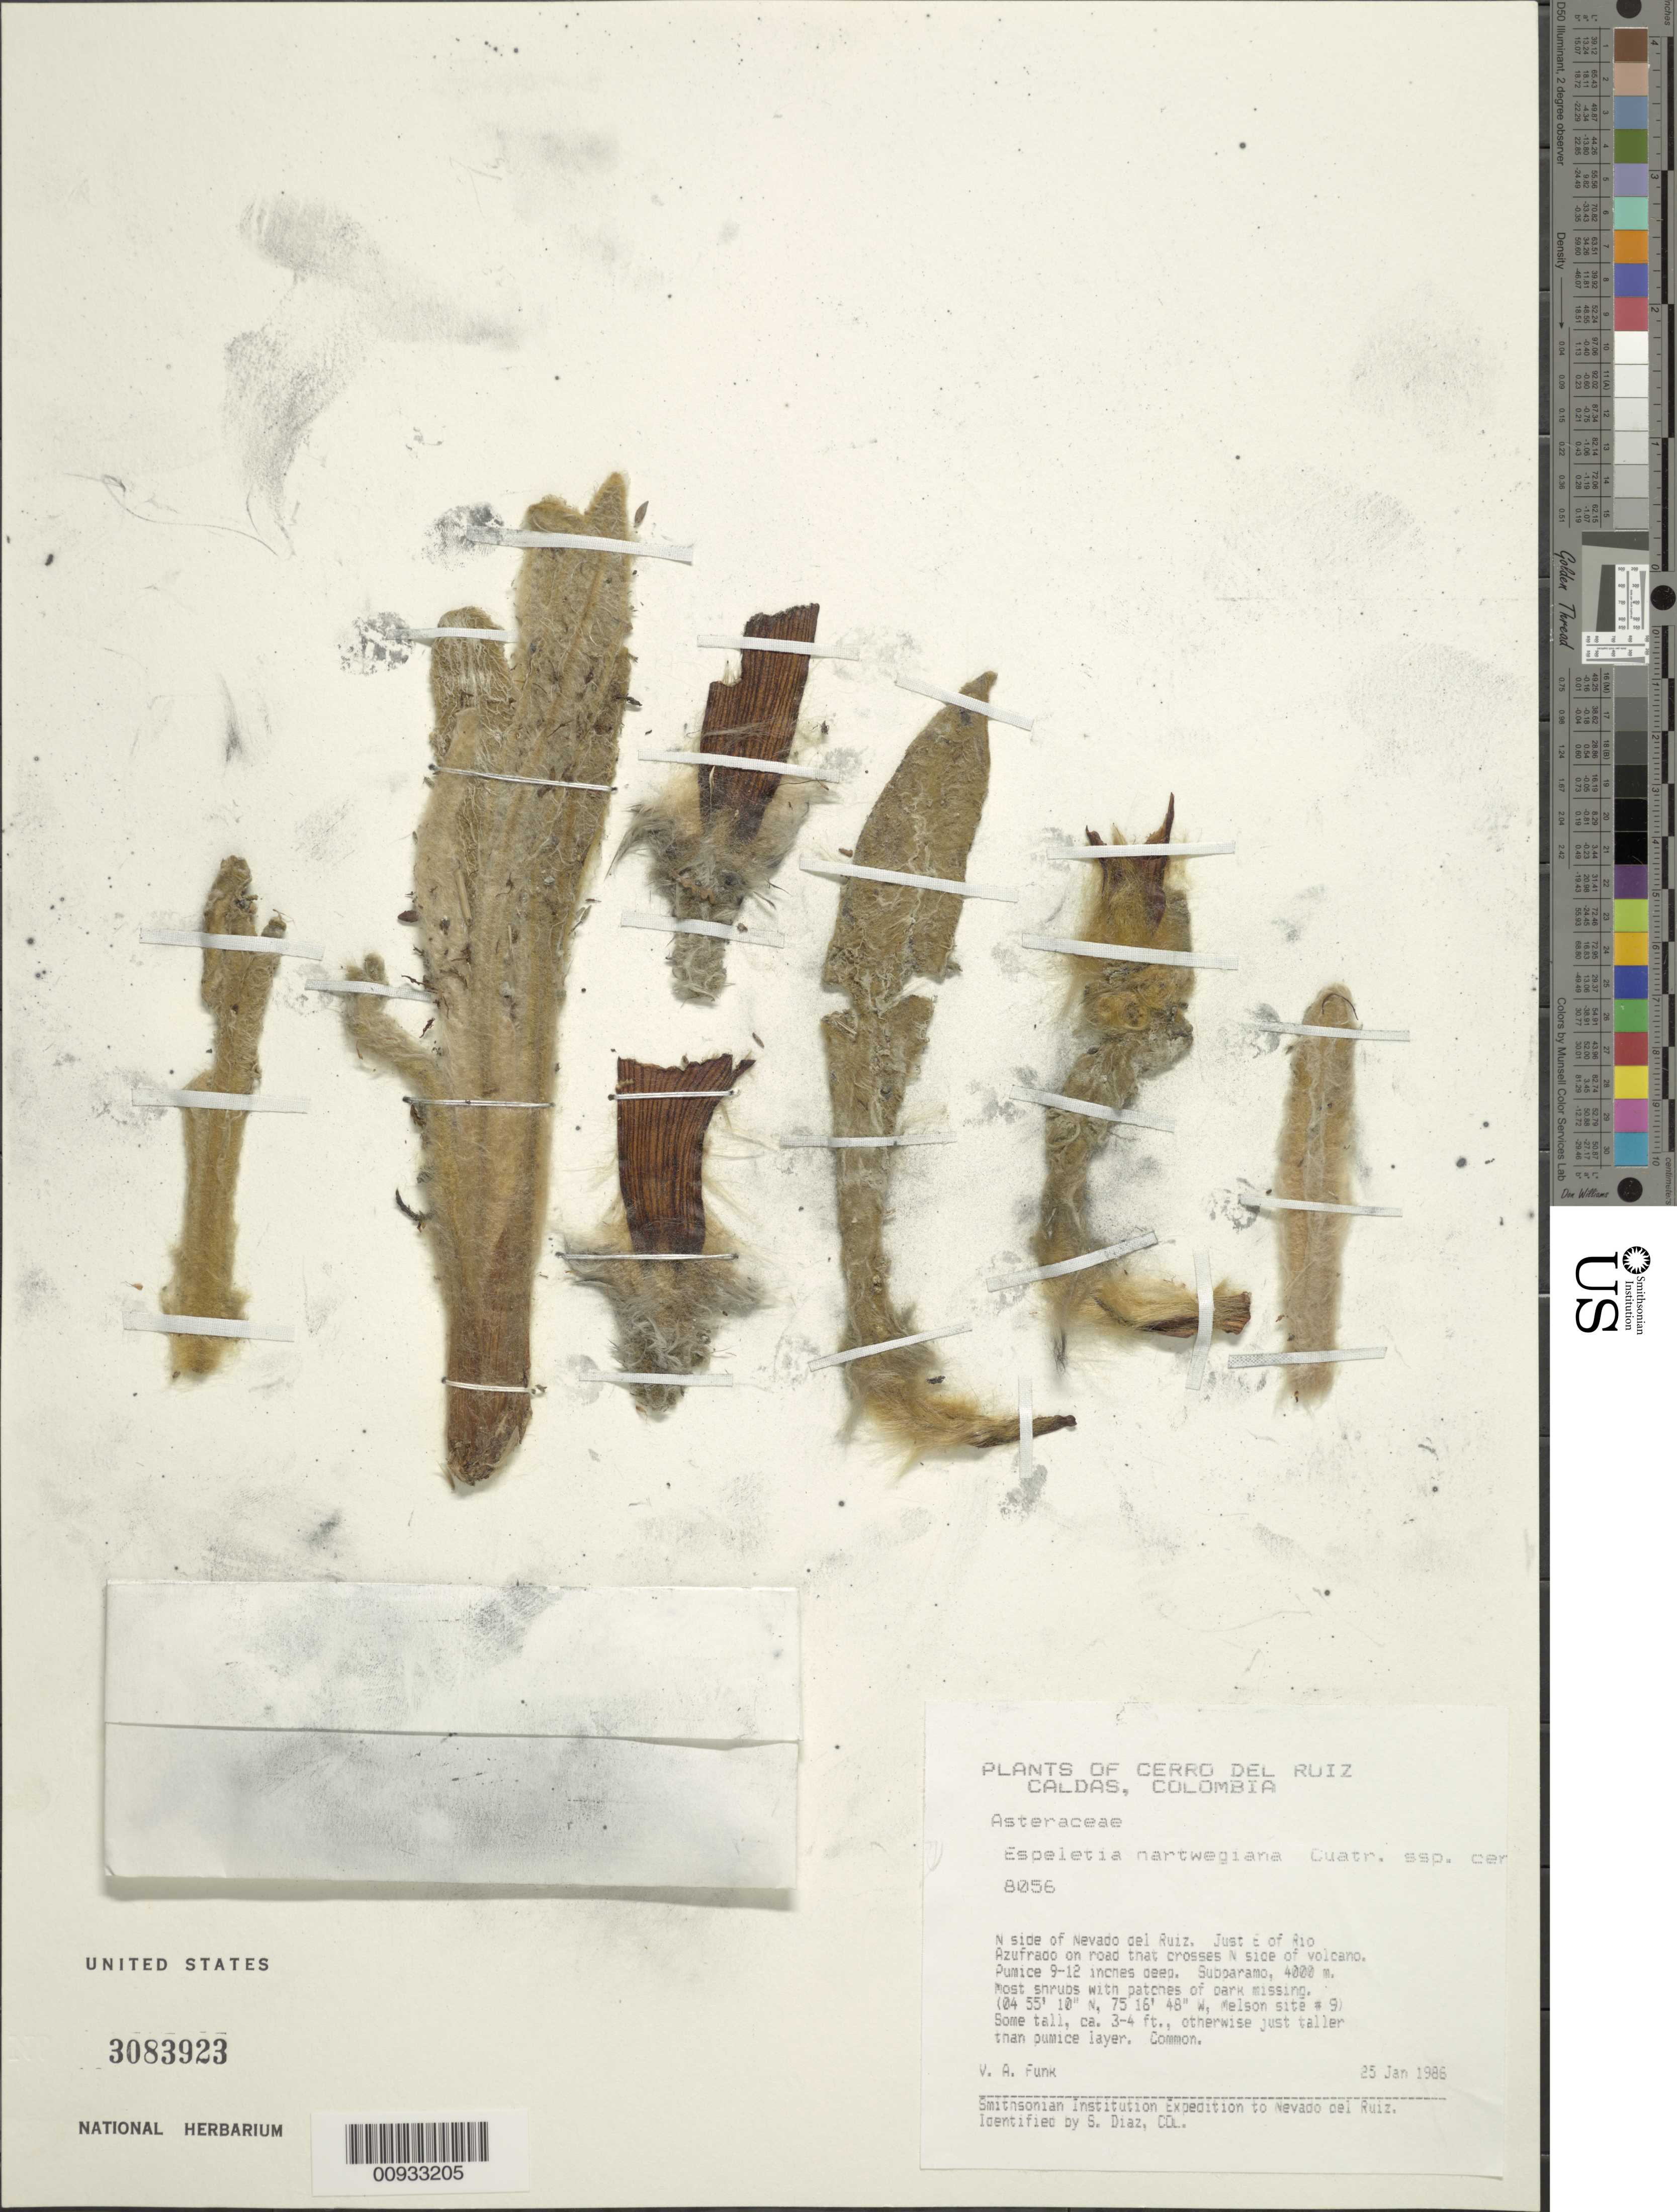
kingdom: Plantae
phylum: Tracheophyta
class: Magnoliopsida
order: Asterales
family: Asteraceae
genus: Espeletia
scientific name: Espeletia hartwegiana subsp. centroandina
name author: Cuatrec.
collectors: V. Funk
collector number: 8056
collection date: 1986-01-25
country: Colombia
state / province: Caldas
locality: Cerro del Ruiz, N side of Nevado del Ruiz, just E of Rio Azufrado on road that crosses N side of volcano, Pumice 9-12 inches deep, Melson site #9.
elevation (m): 4000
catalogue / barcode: US 3083923